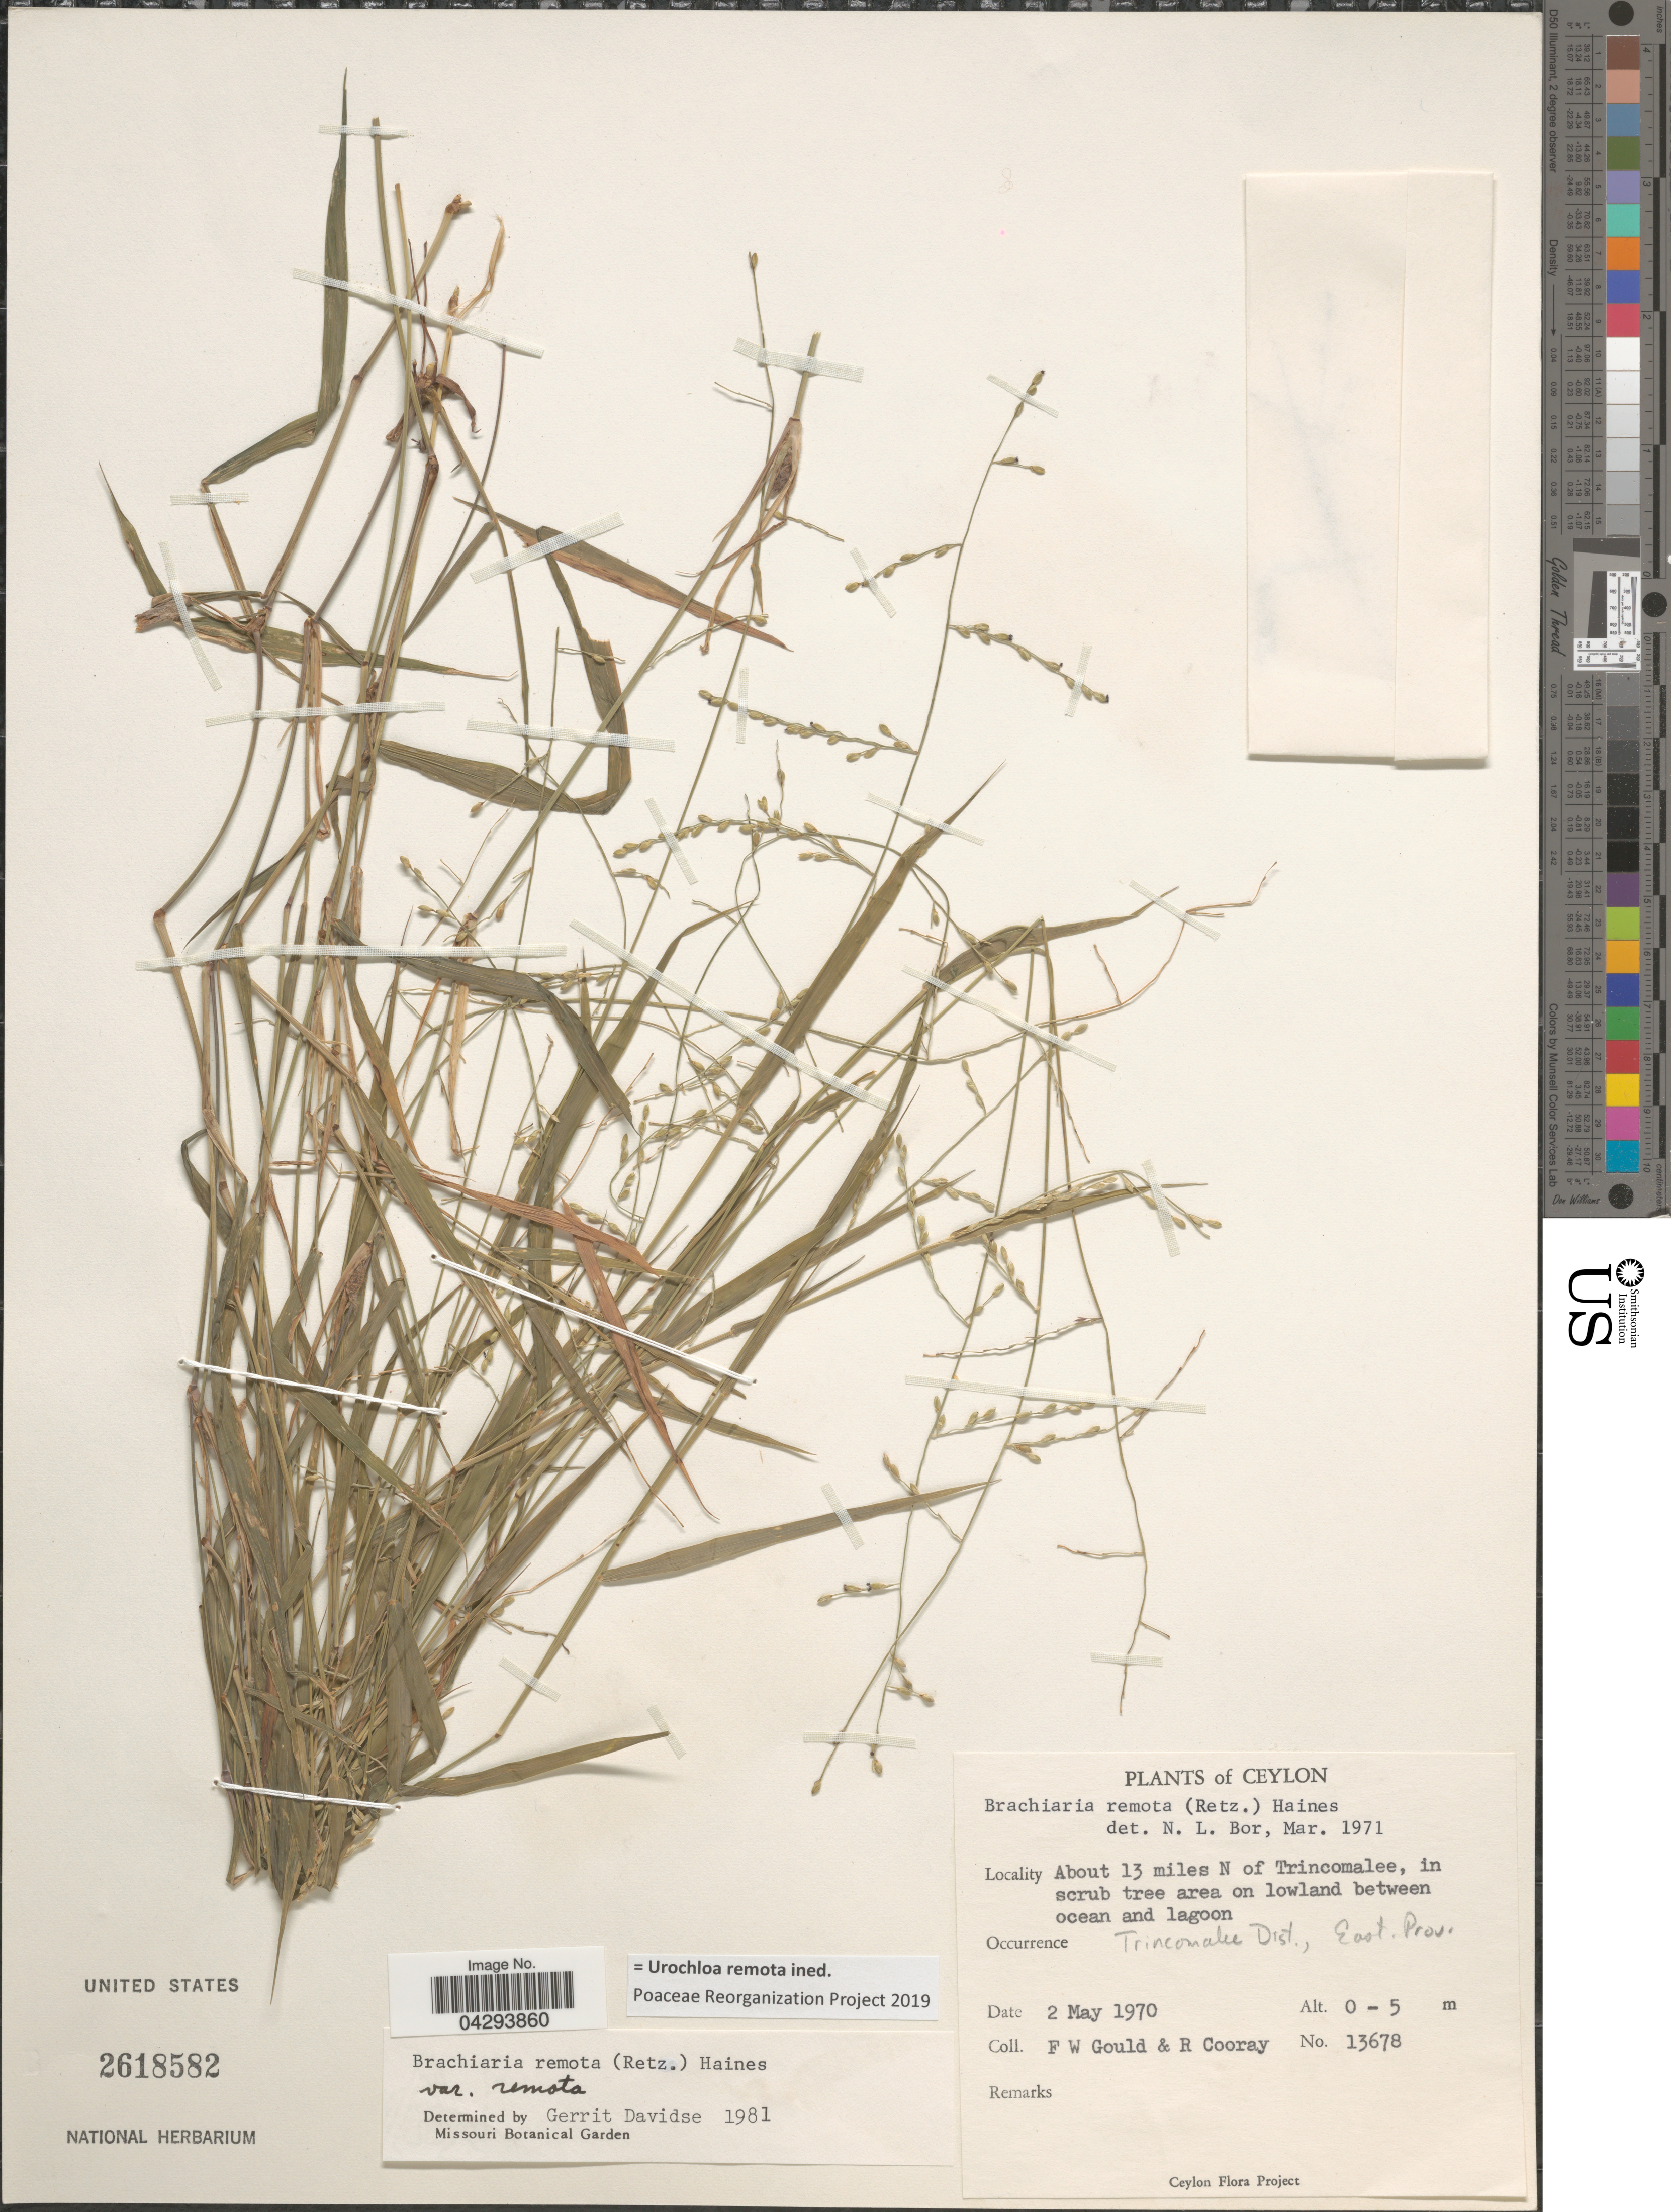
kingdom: Plantae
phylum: Tracheophyta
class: Liliopsida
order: Poales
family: Poaceae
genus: Urochloa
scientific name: Urochloa remota ined.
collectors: F. W. Gould & R. Cooray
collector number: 13678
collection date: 1970-05-02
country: Sri Lanka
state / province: Eastern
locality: Ceylon. About 13 miles N of Trincomalee, in scrub tree area on lowland between ocean and lagoon. Trincomalee Dist.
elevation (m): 0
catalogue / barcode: US 2618582